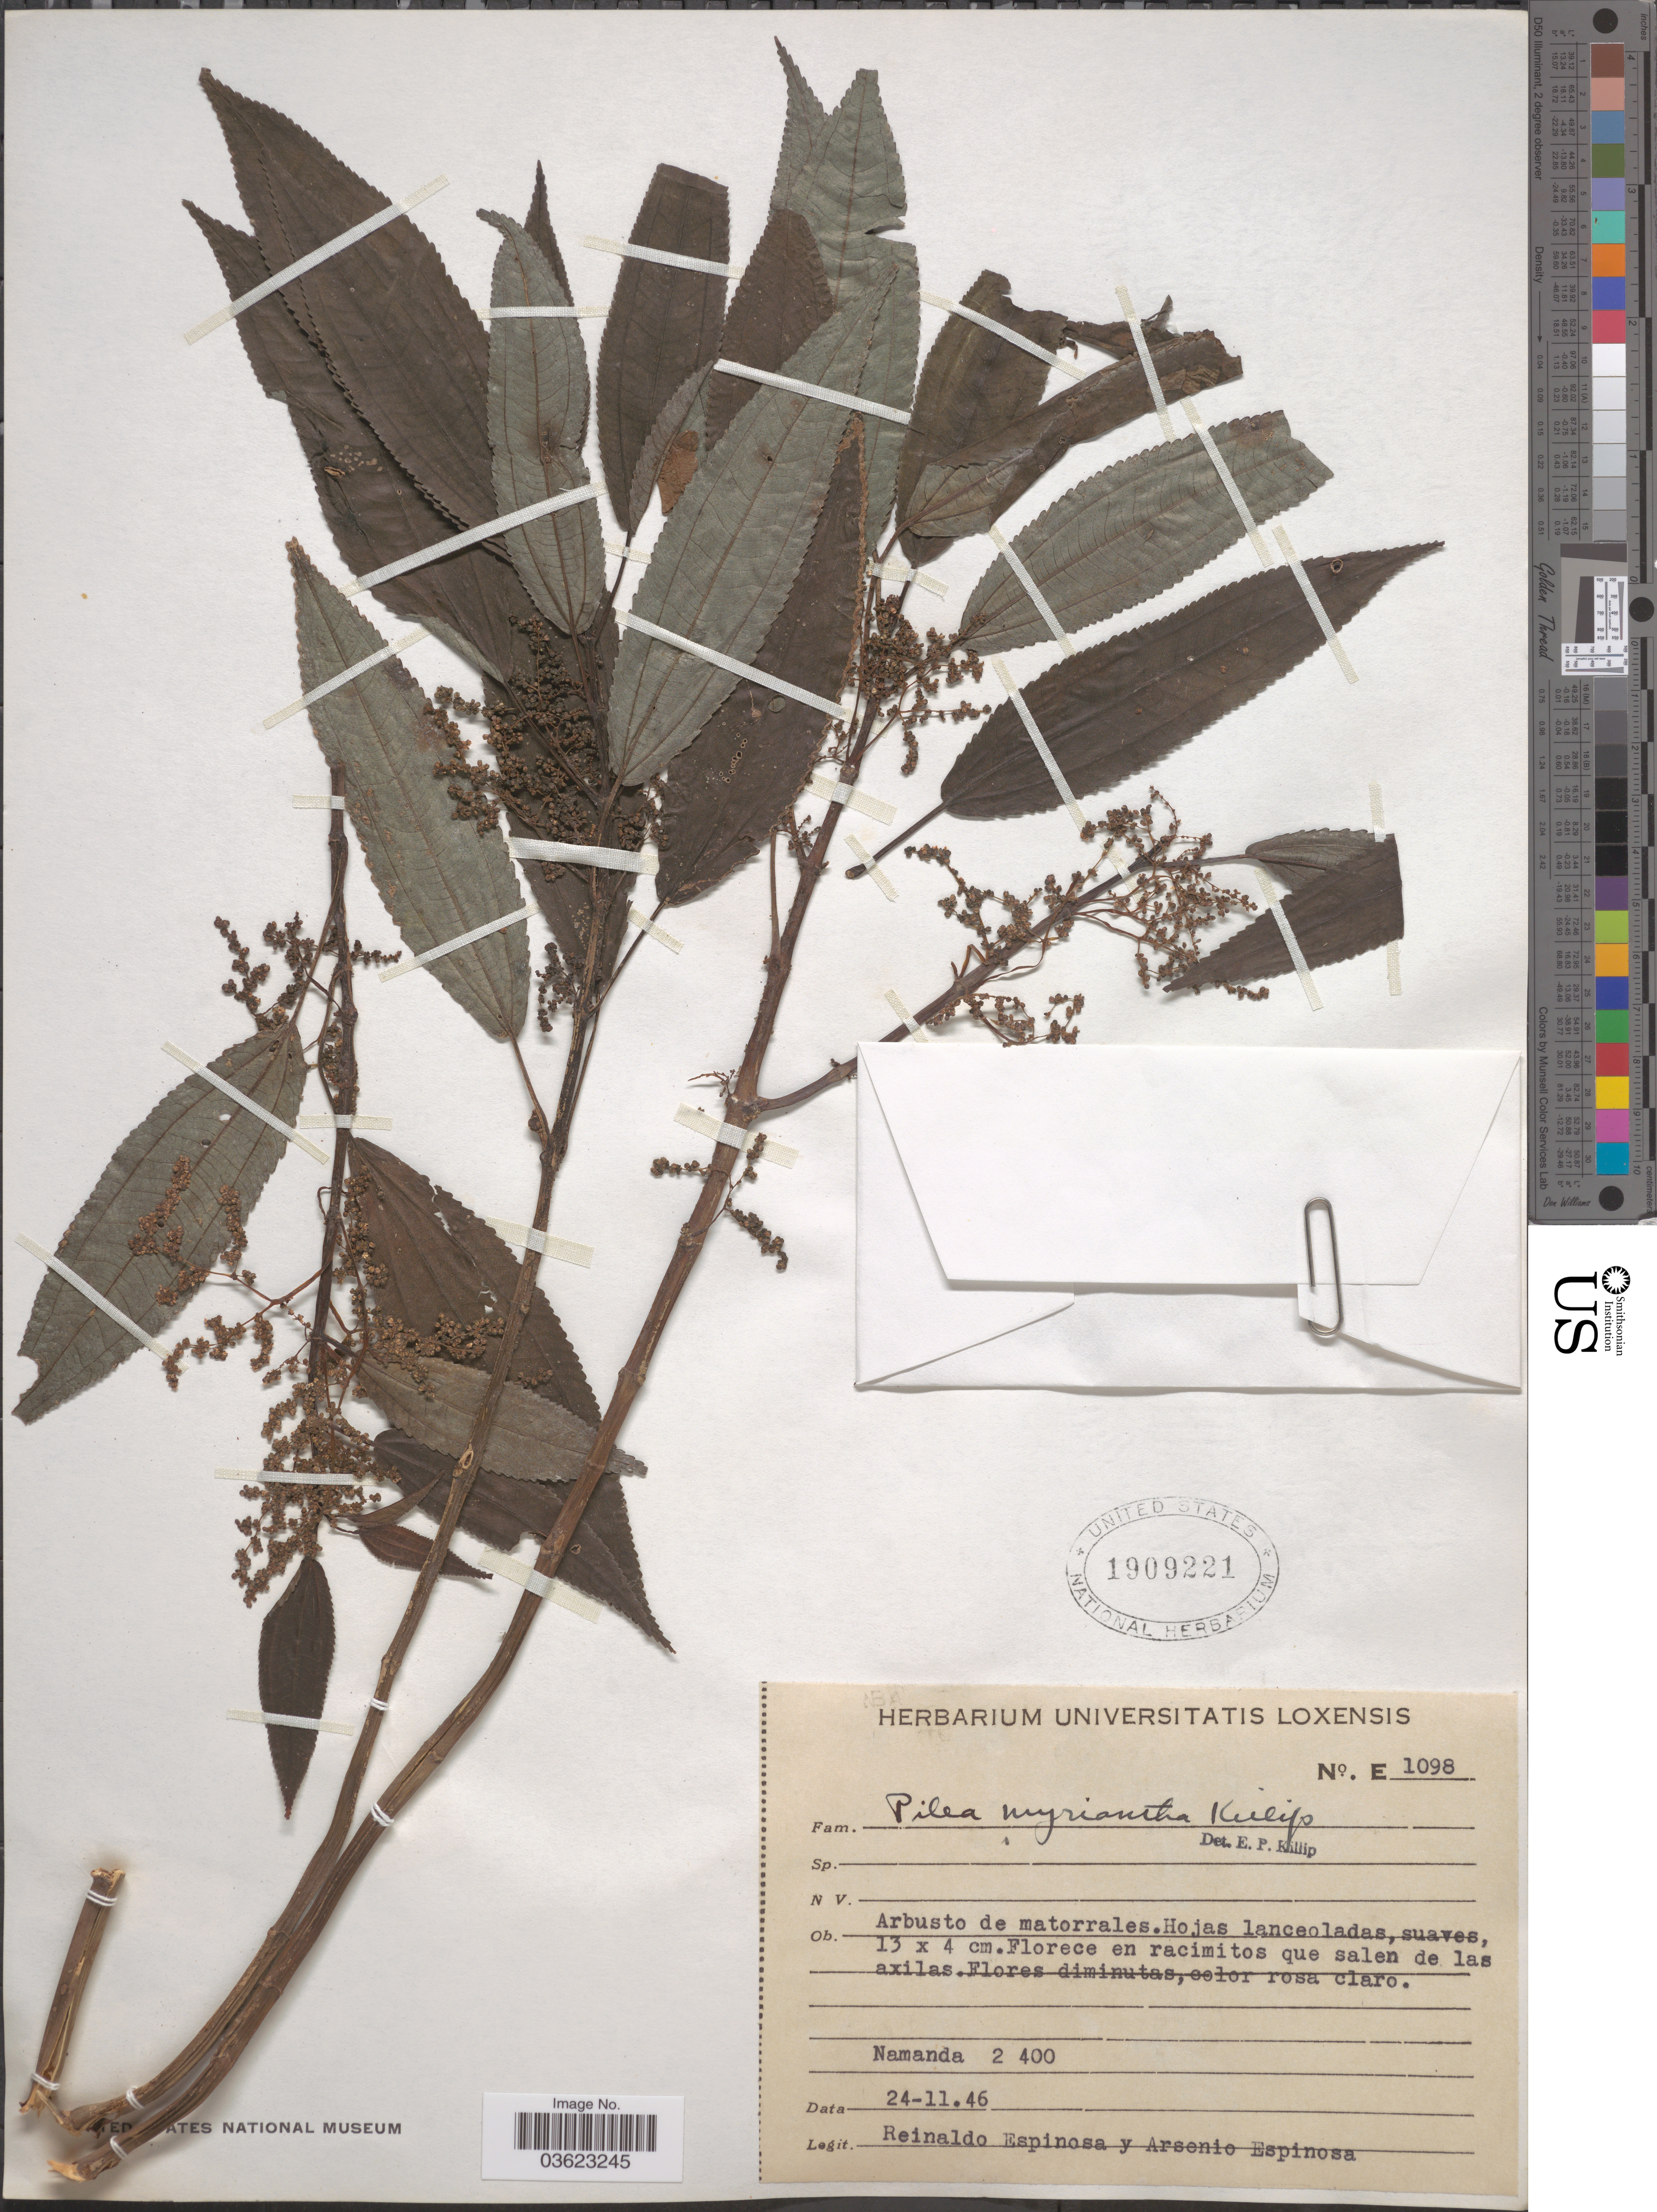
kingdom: Plantae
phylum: Tracheophyta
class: Magnoliopsida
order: Rosales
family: Urticaceae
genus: Pilea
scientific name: Pilea myriantha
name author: Killip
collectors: R. Espinosa & A. Espinosa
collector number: E1098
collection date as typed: Transcribed d/m/y: 24/11/46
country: Ecuador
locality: Namanda.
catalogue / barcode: US 1909221